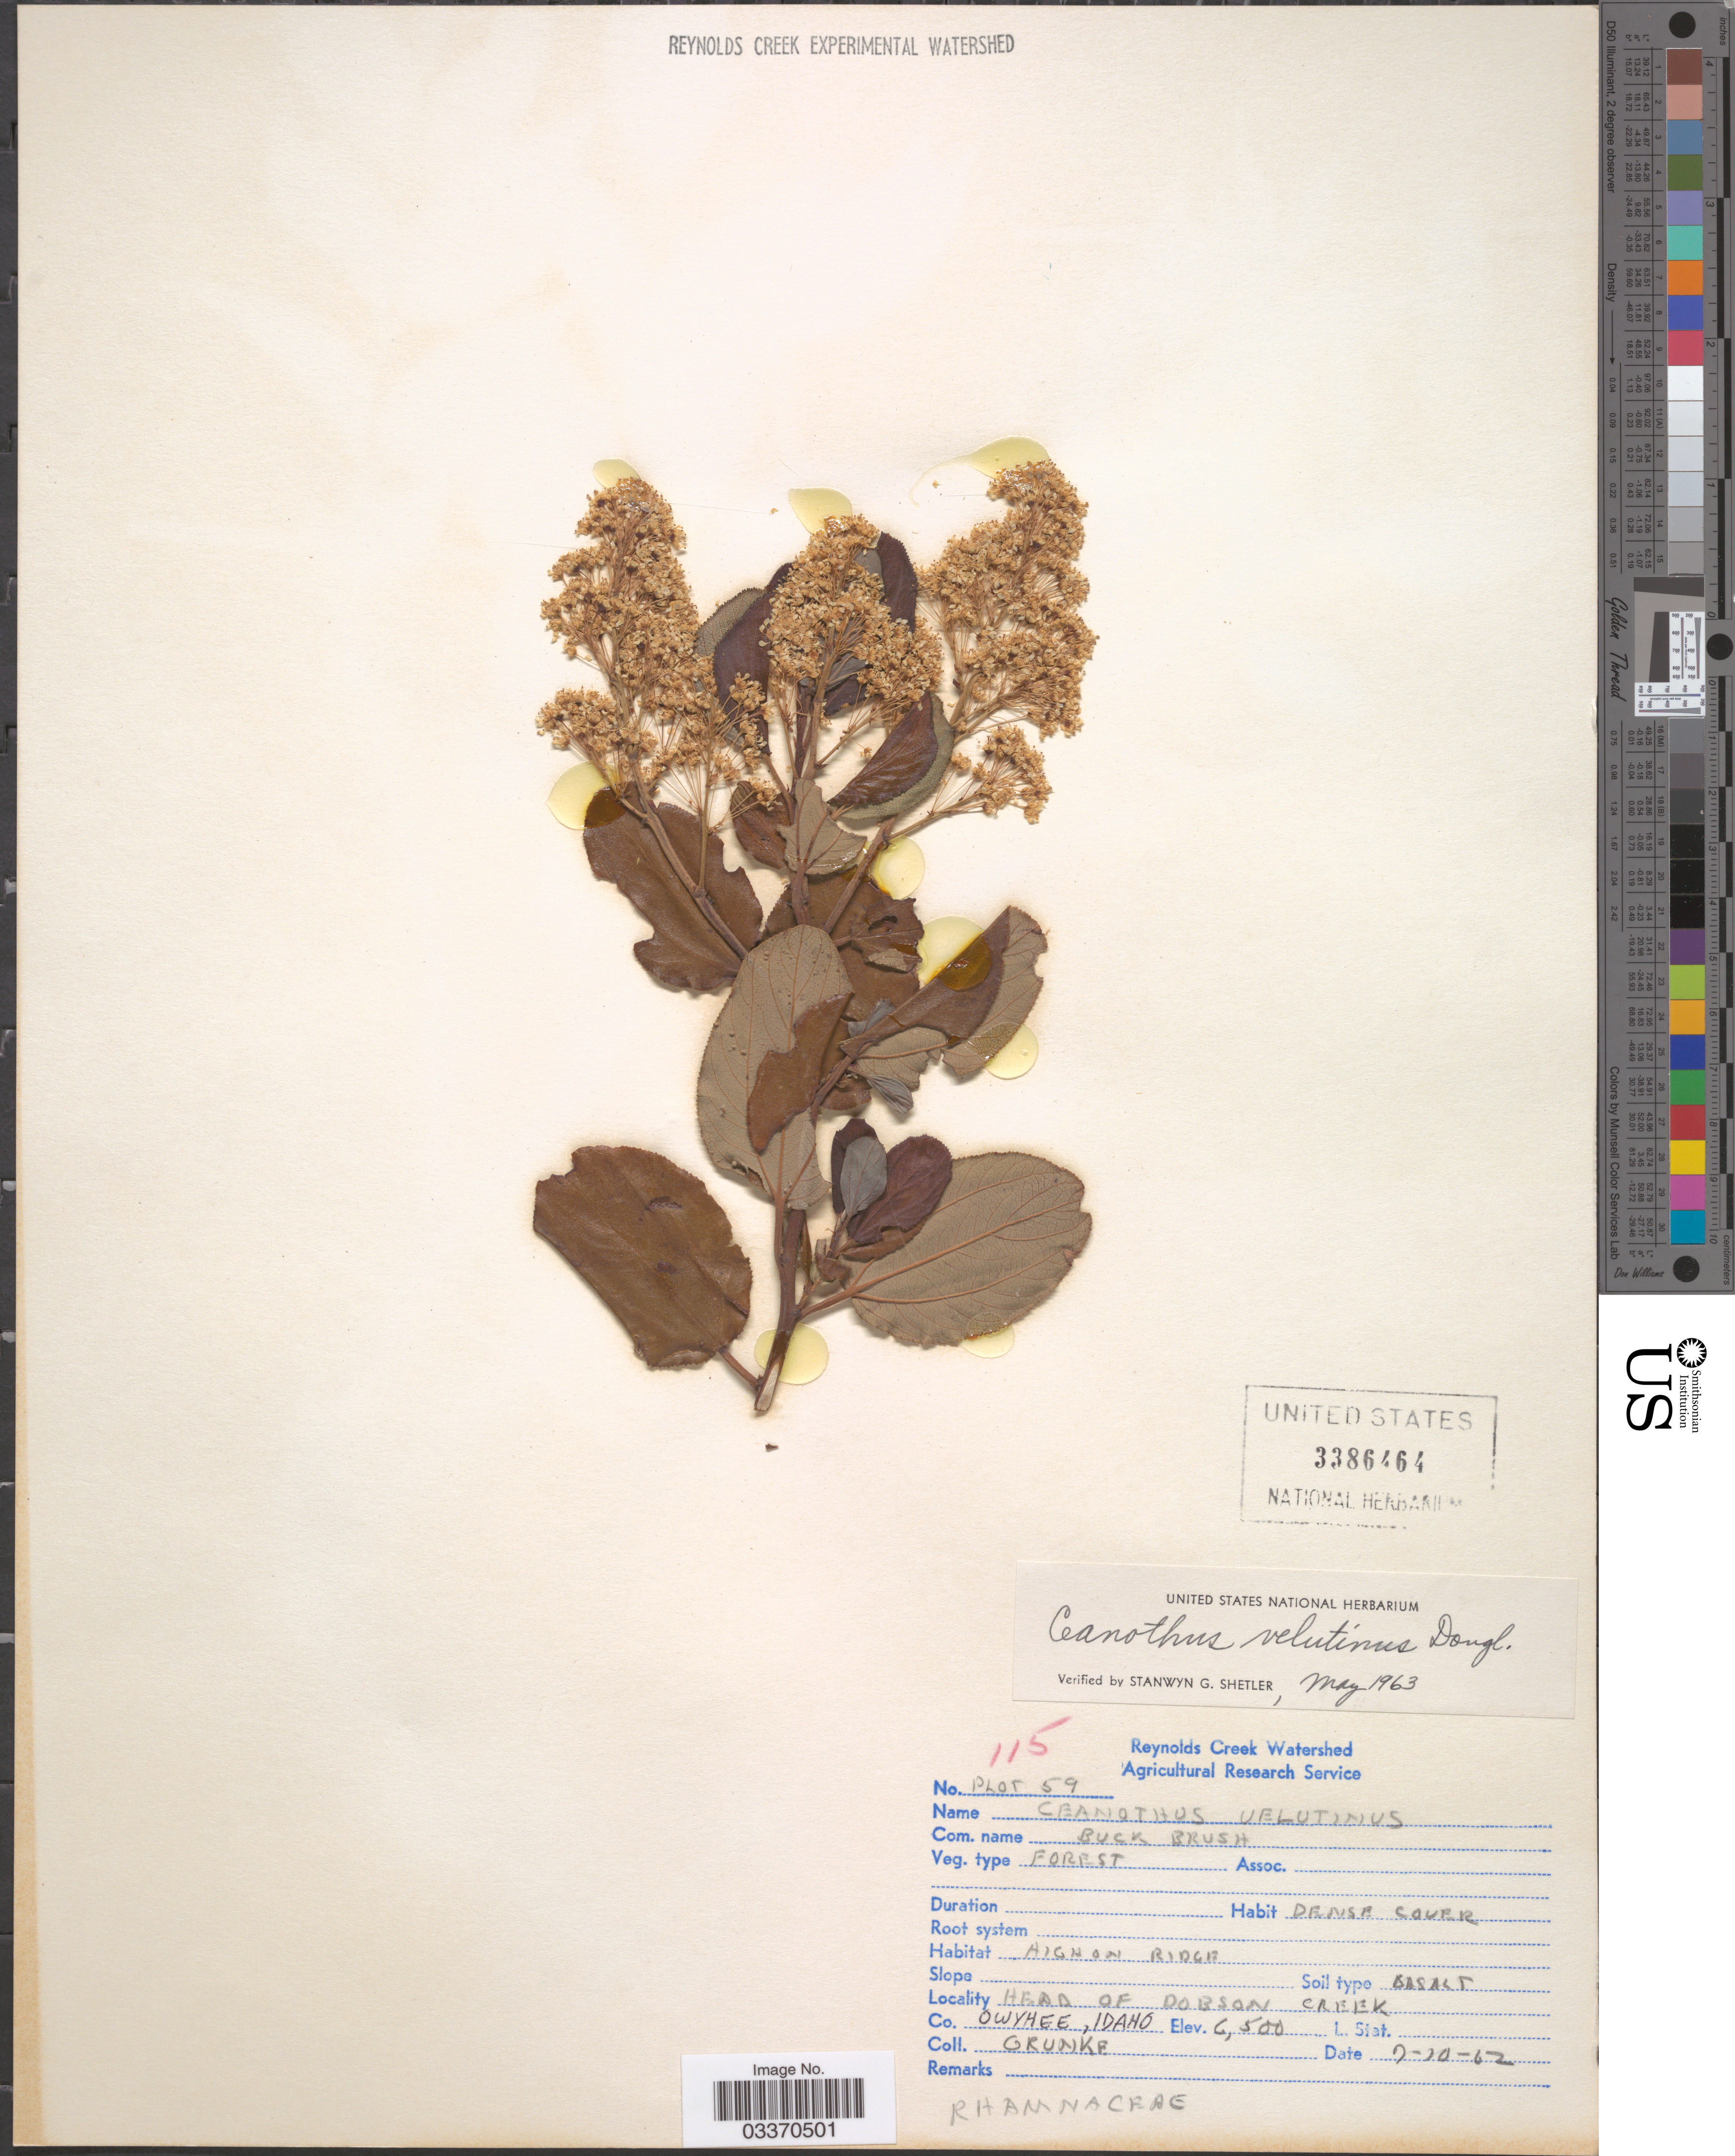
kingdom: Plantae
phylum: Tracheophyta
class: Magnoliopsida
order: Rosales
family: Rhamnaceae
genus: Ceanothus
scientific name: Ceanothus velutinus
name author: Douglas ex Hook.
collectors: Grunke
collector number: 115/59?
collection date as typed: Transcribed d/m/y: 10/7/62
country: United States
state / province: Idaho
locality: Reynolds Creek Watershed. [unsure placement] Head of Dobson Creek. Co. Owyhee.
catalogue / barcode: US 3386464